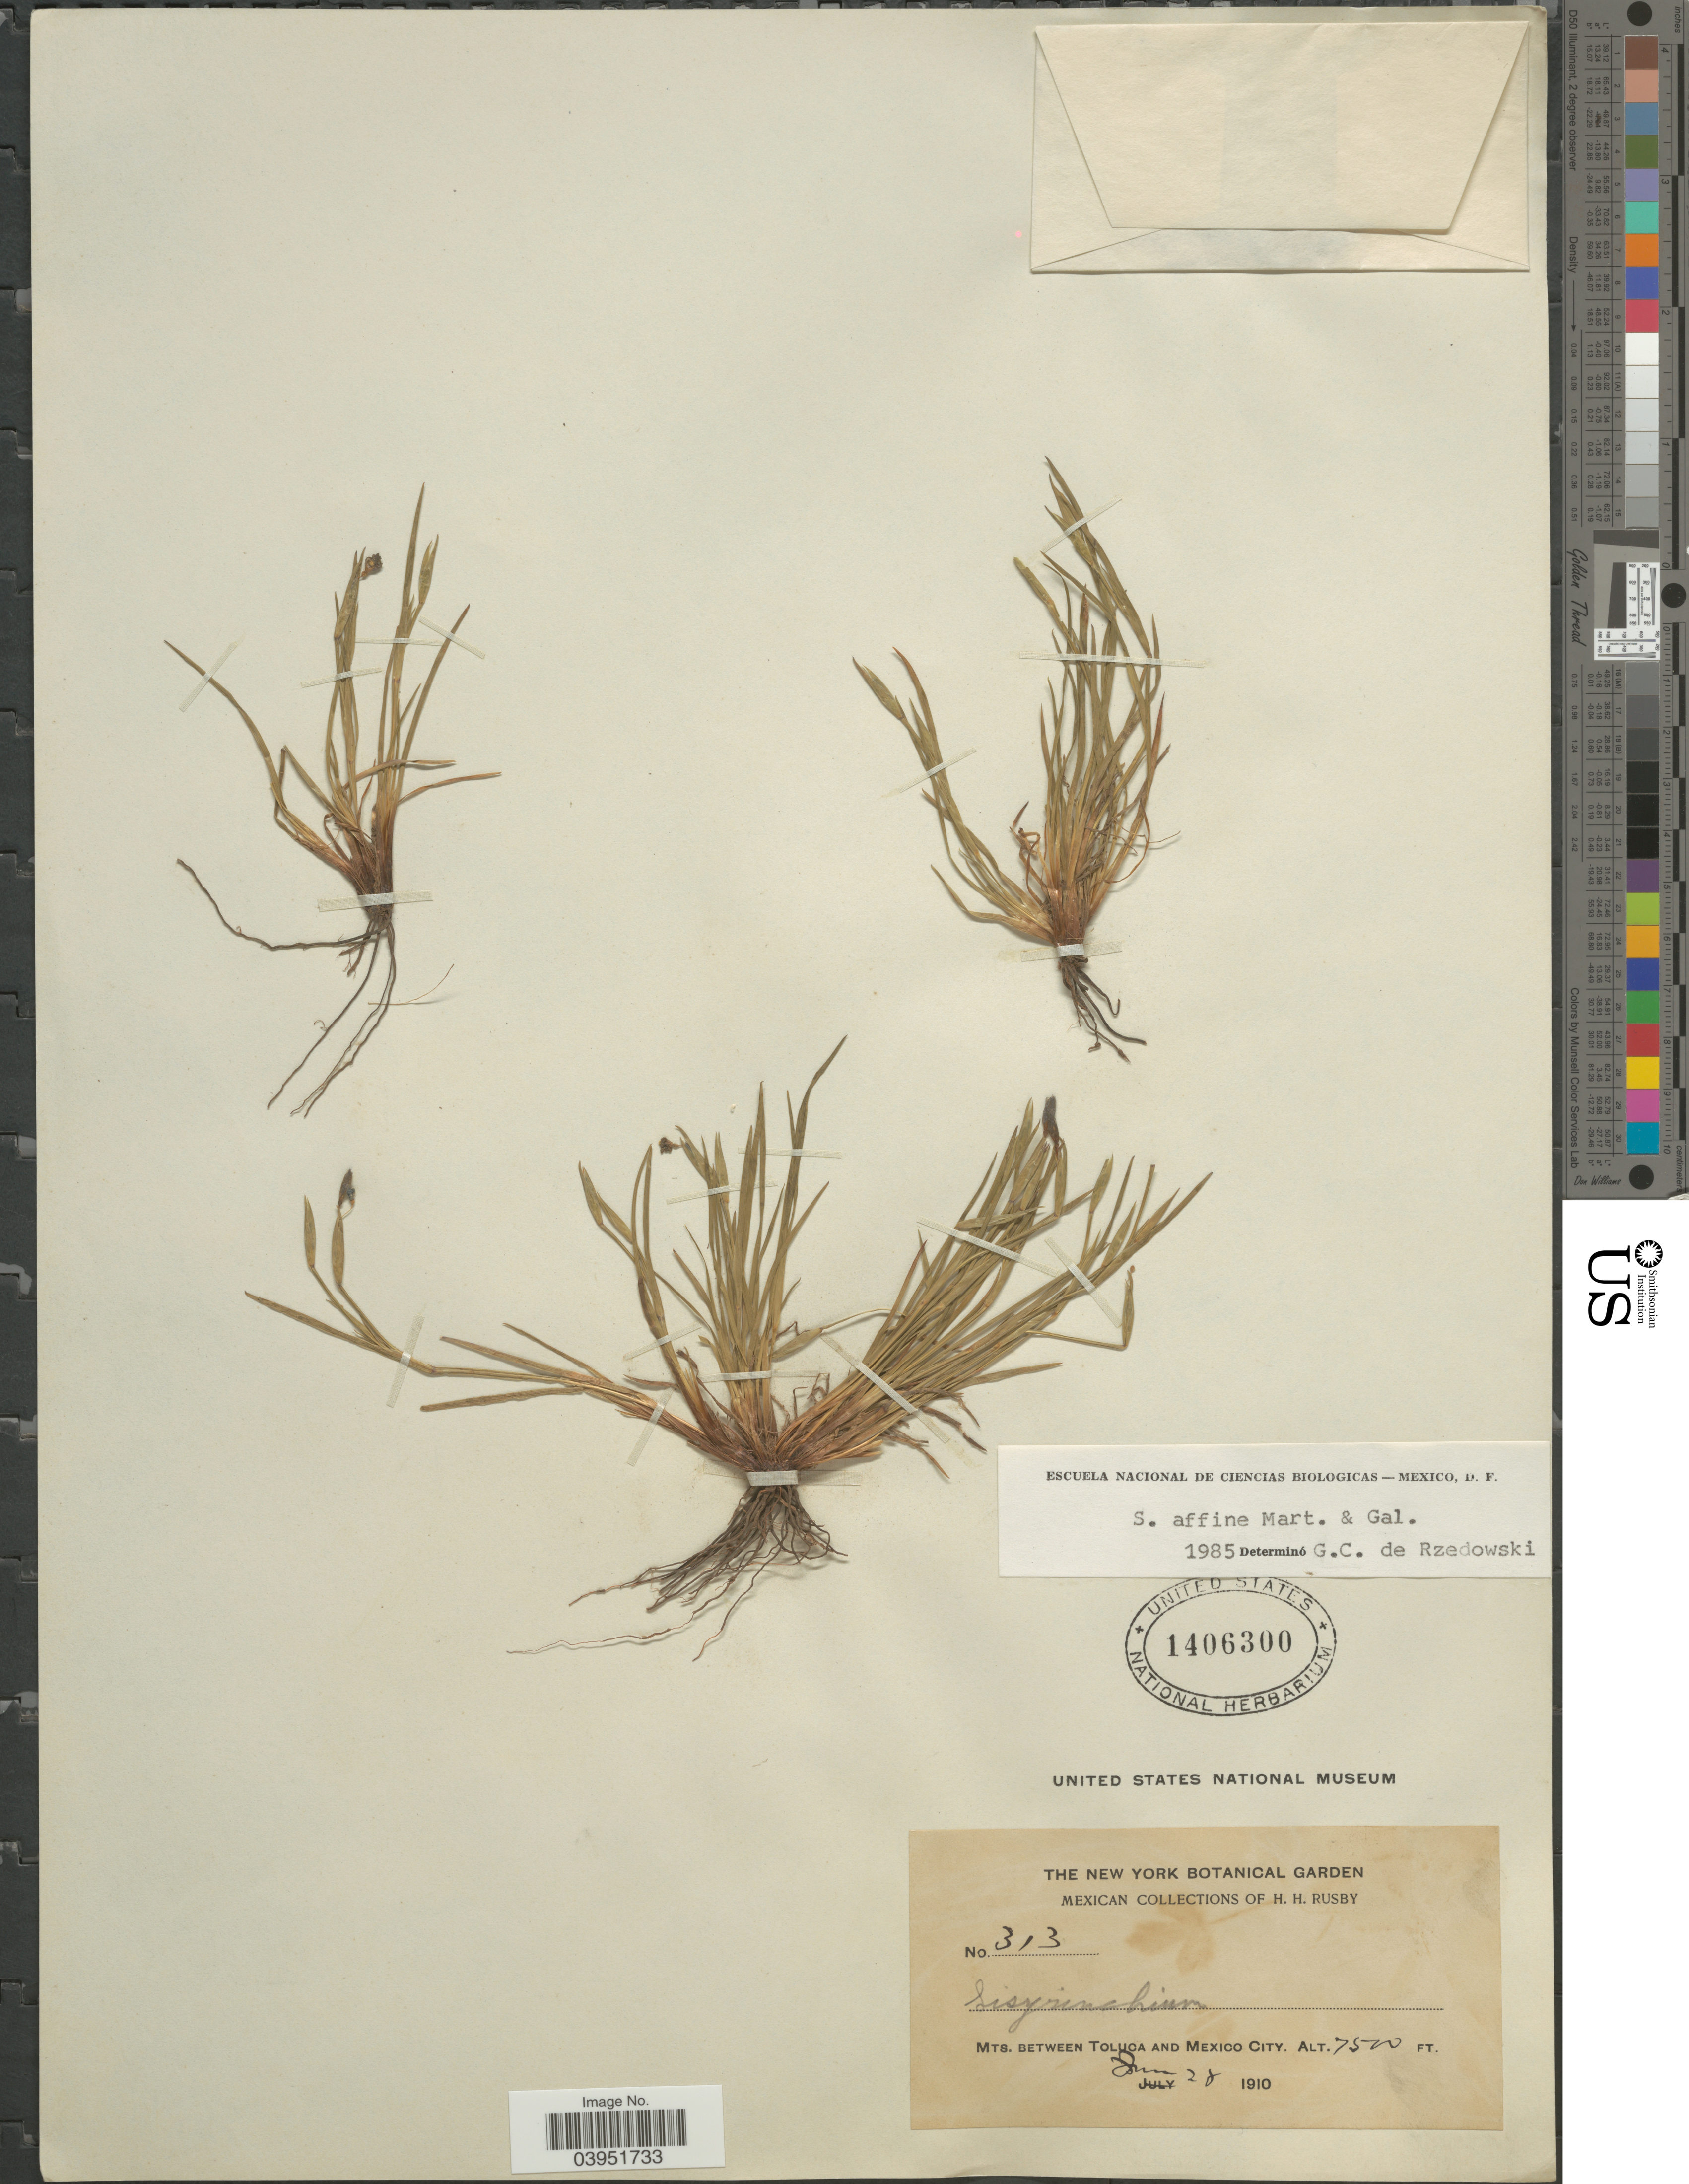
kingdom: Plantae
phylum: Tracheophyta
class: Liliopsida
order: Asparagales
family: Iridaceae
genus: Sisyrinchium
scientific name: Sisyrinchium affine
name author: M. Martens & Galeotti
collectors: H. H. Rusby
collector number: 313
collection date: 1910-06-28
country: Mexico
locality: Mts. between Toluca and Mexico City.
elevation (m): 2286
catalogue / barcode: US 1406300